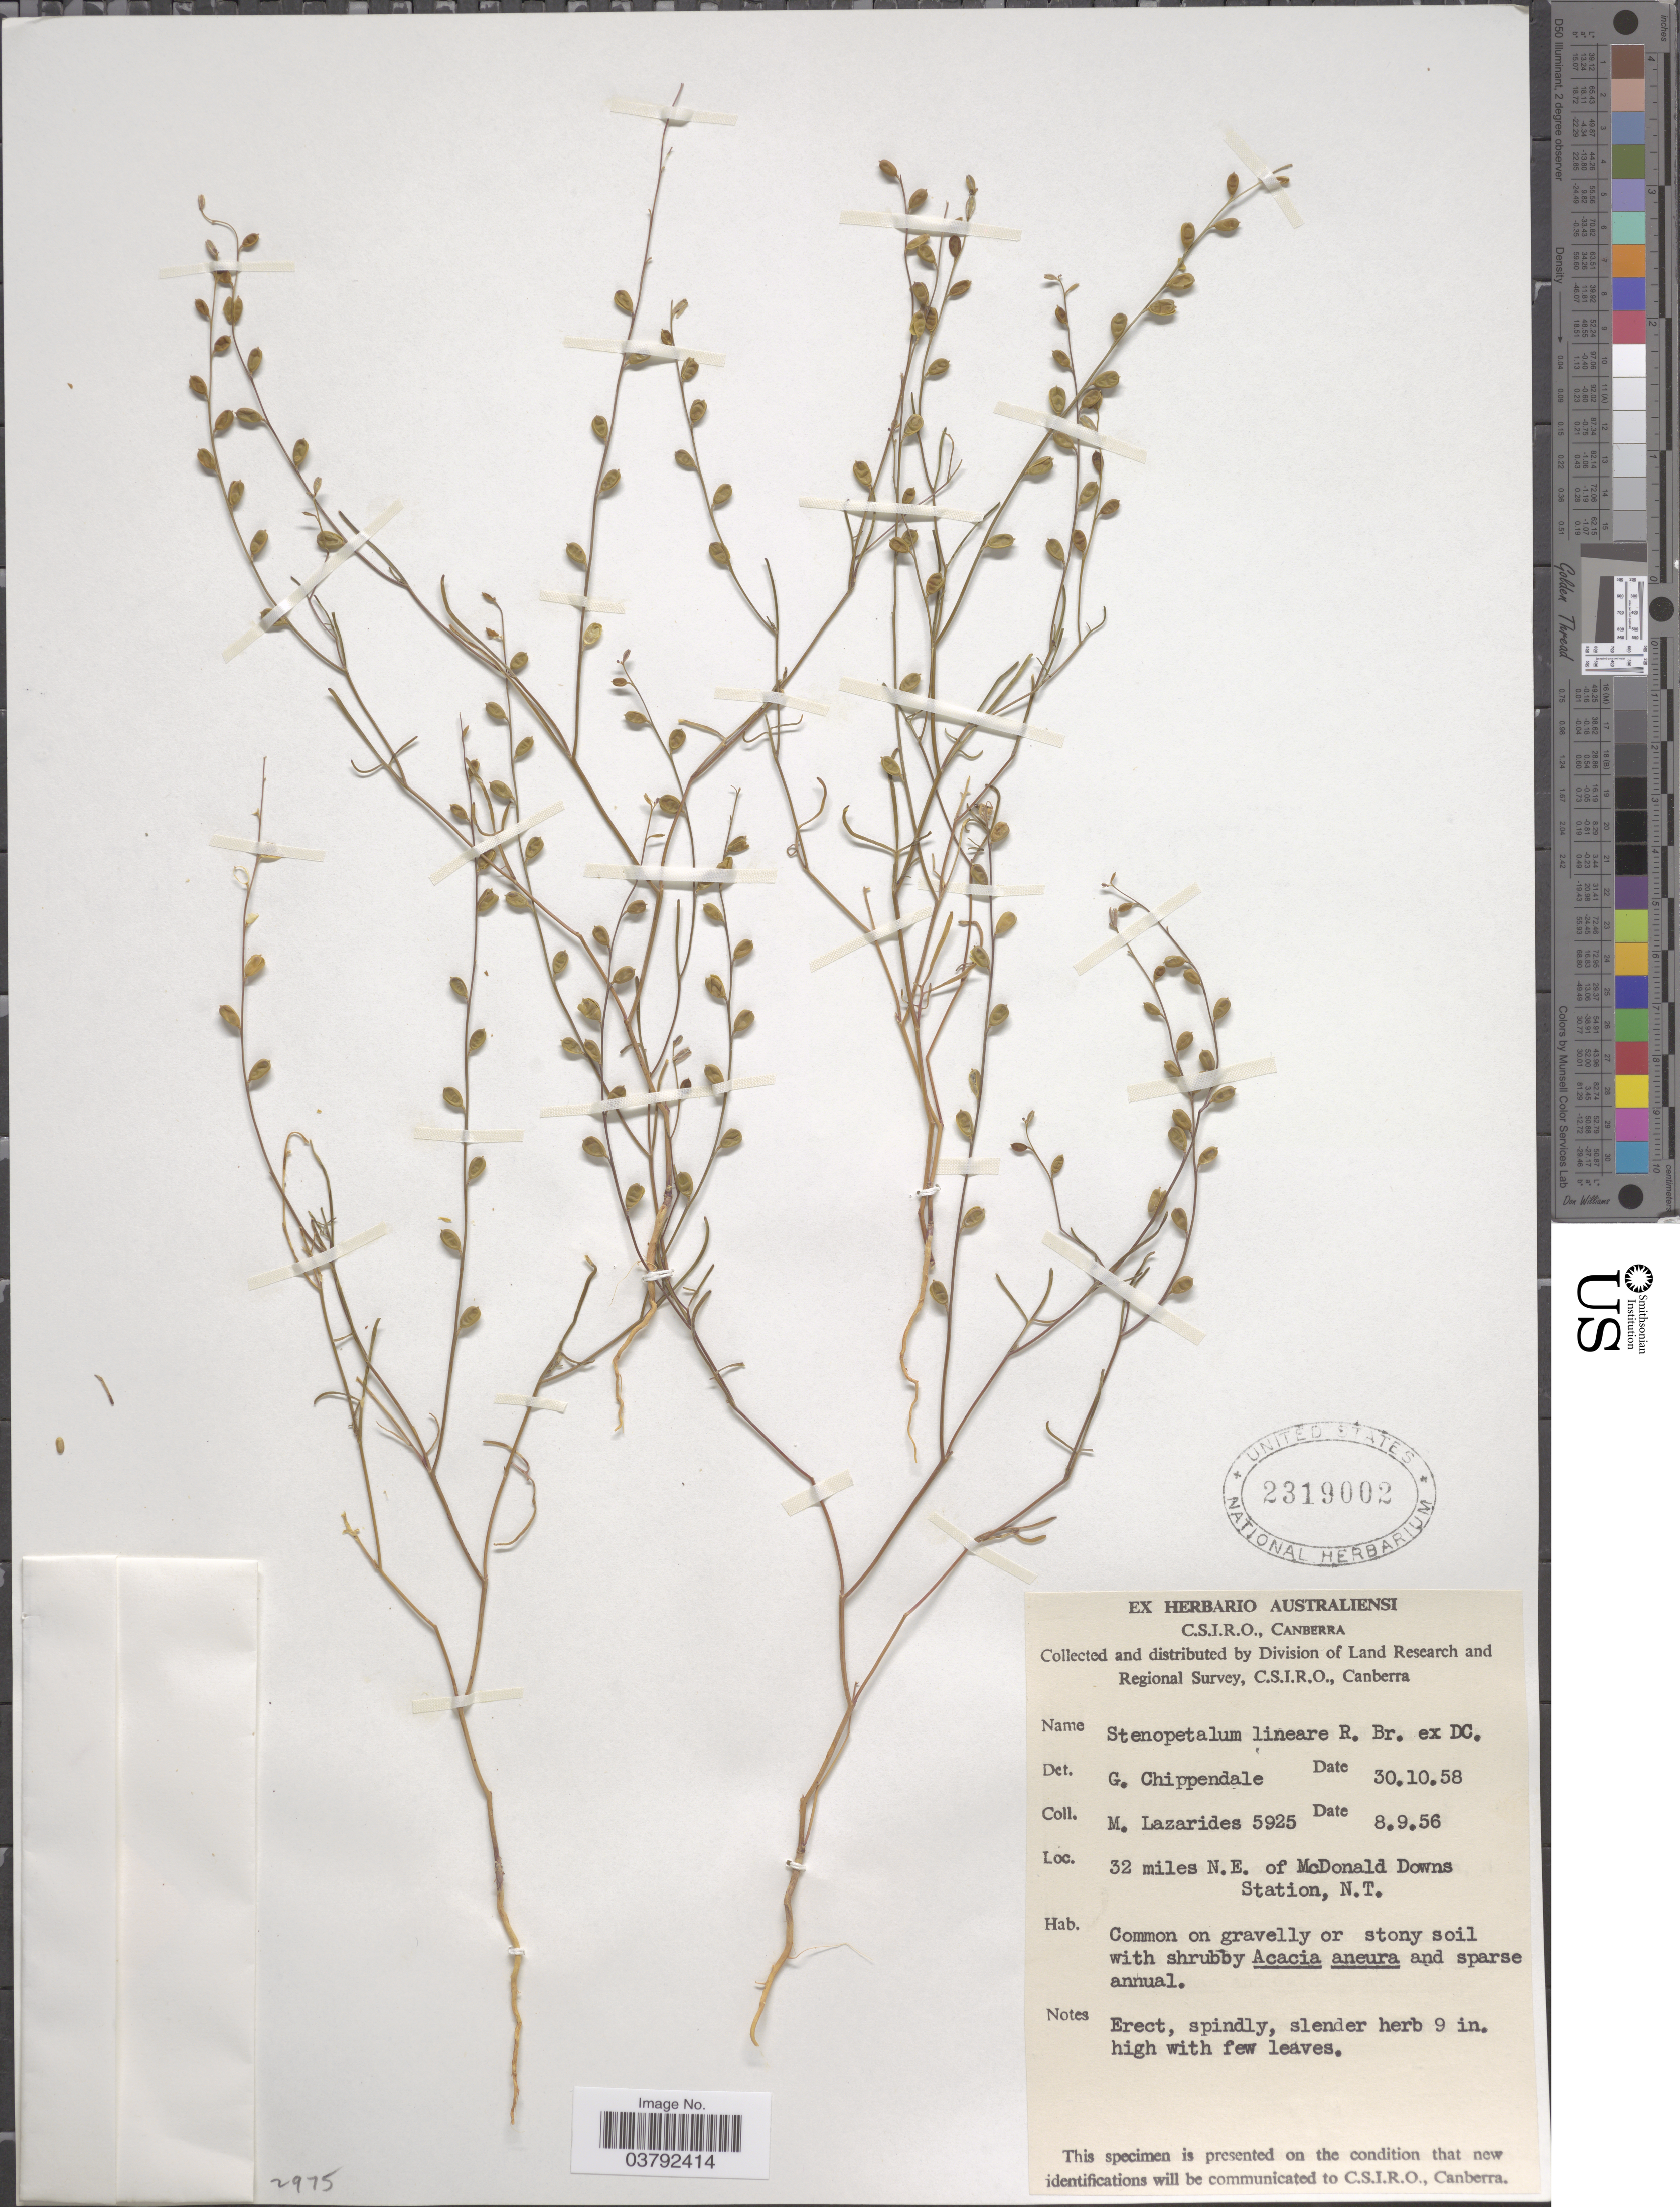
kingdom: Plantae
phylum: Tracheophyta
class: Magnoliopsida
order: Brassicales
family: Brassicaceae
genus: Stenopetalum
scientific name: Stenopetalum lineare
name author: R. Br. ex DC.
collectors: M. Lazarides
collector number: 5925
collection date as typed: Transcribed d/m/y: 8/9/56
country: Australia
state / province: Northern Territory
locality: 32 miles N.E. of McDonald Downs Station.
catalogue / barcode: US 2319002